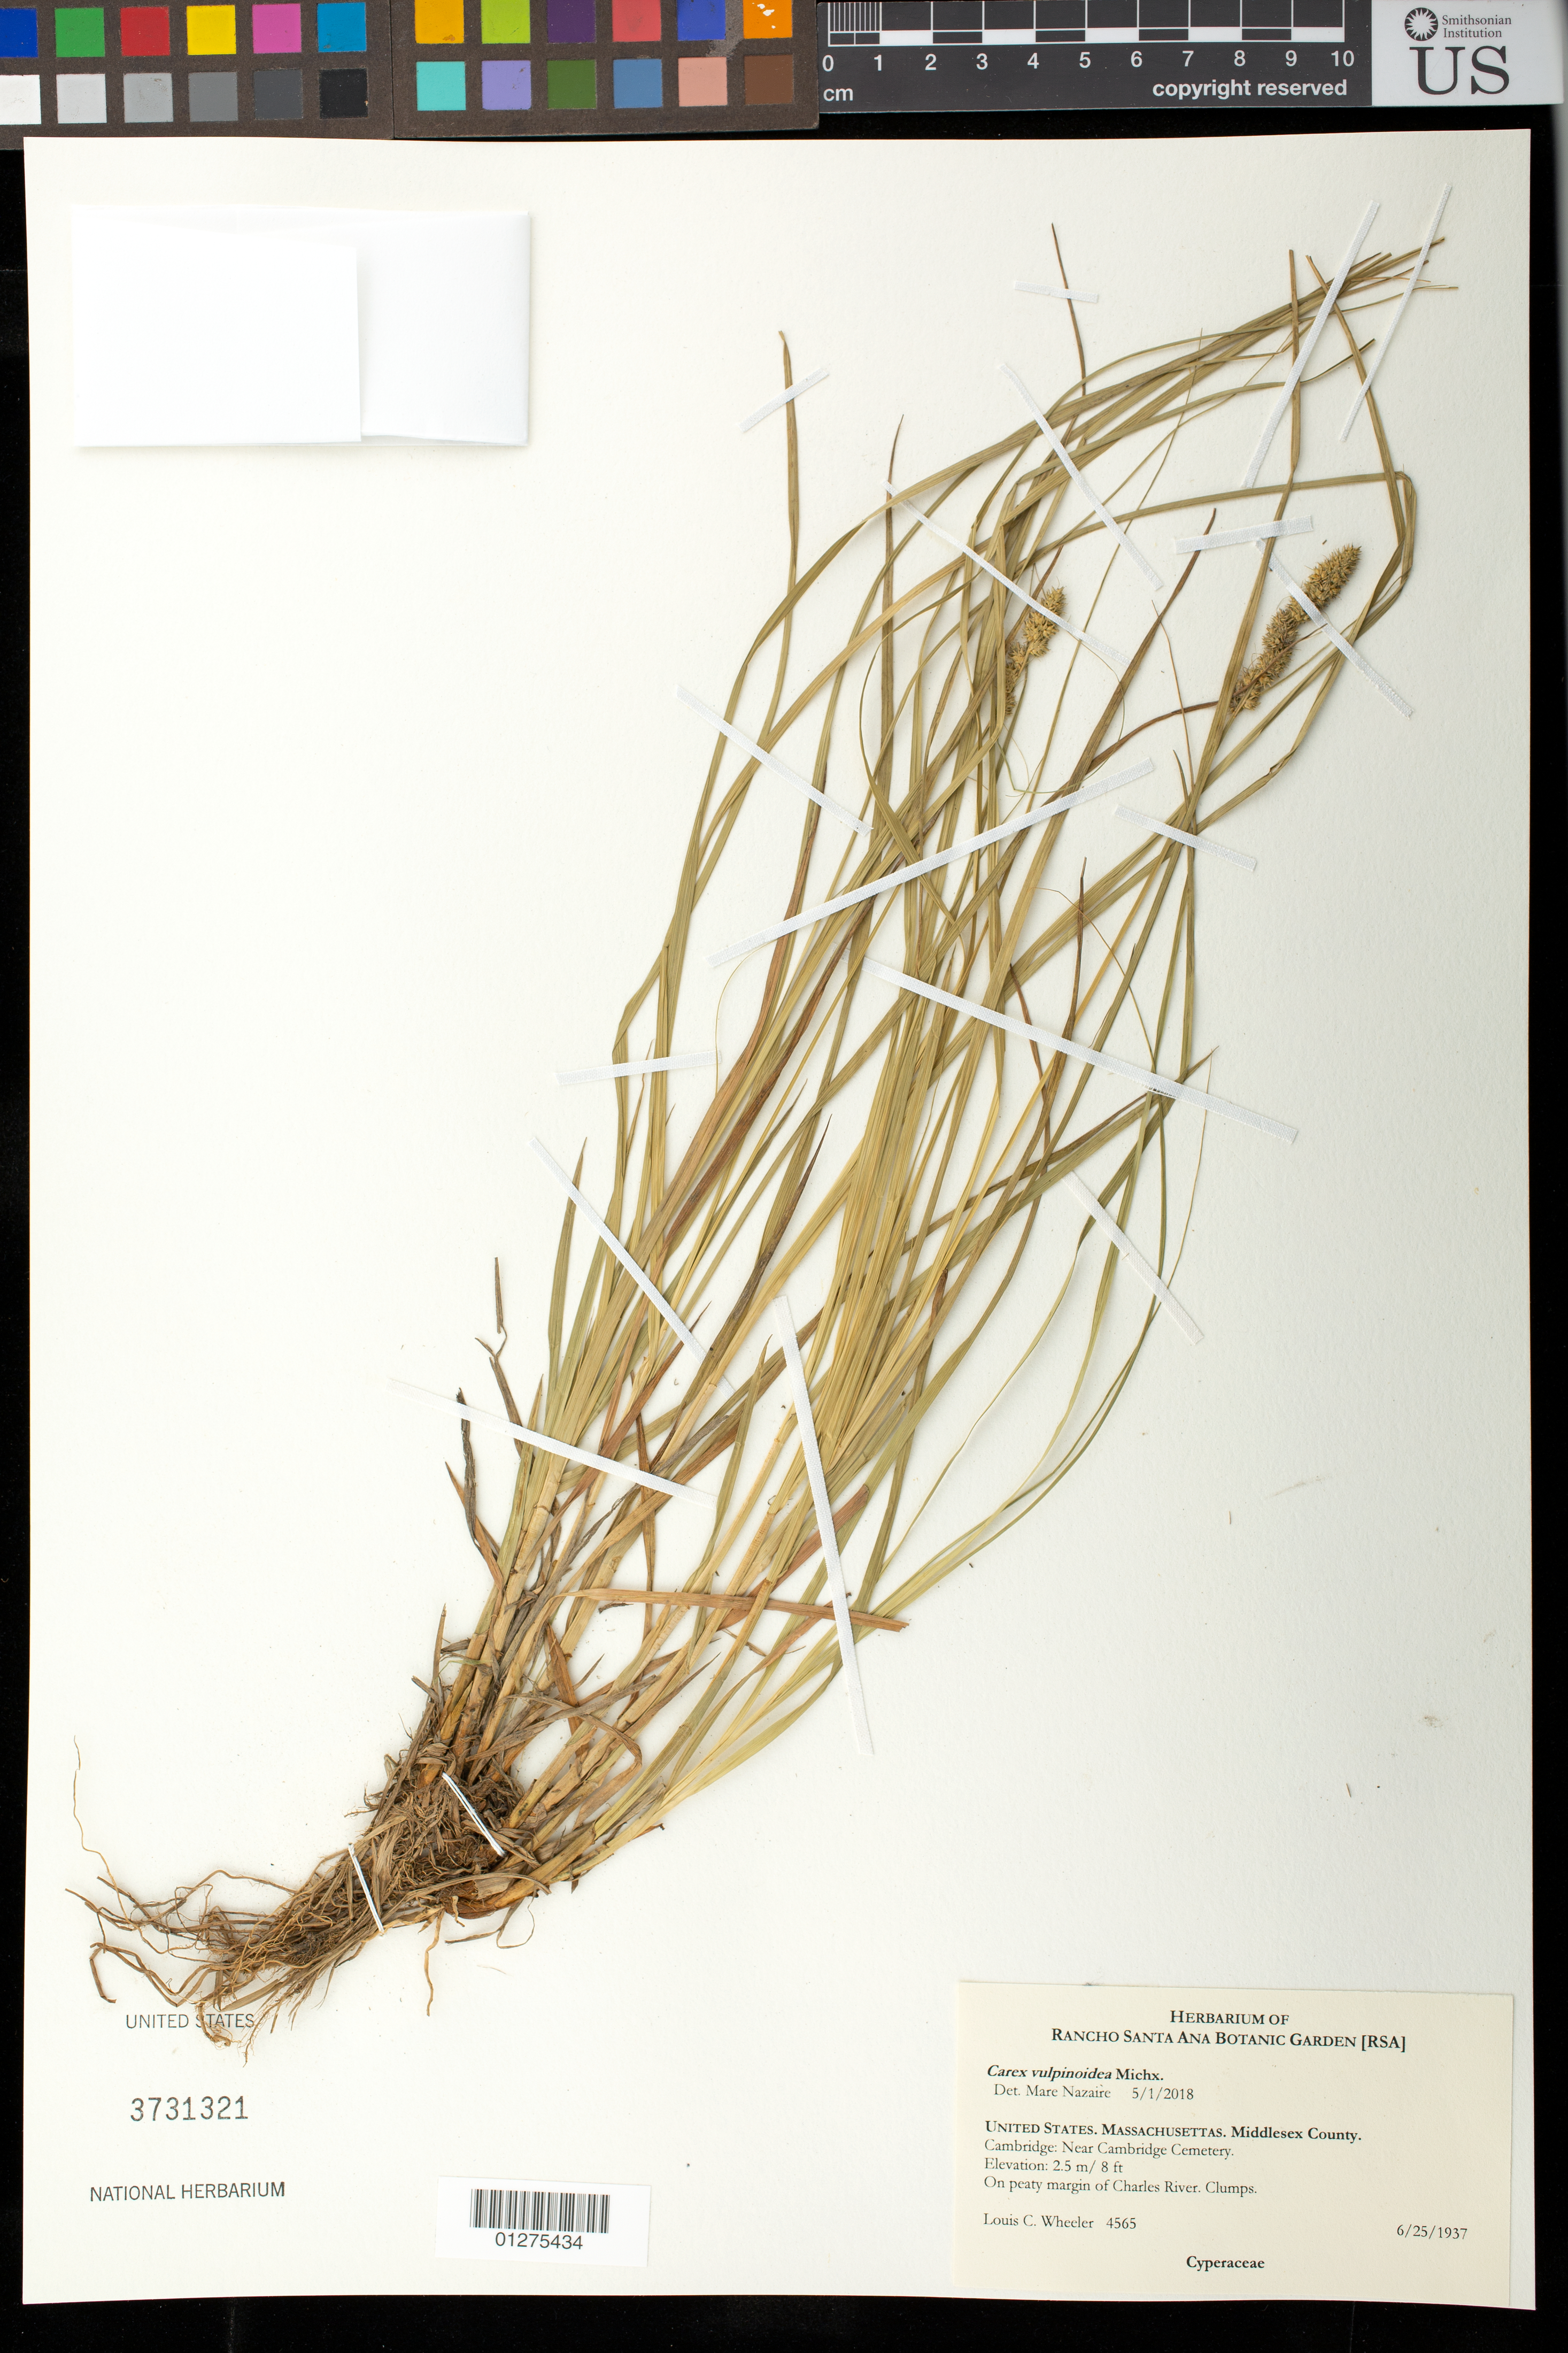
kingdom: Plantae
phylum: Tracheophyta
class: Liliopsida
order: Poales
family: Cyperaceae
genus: Carex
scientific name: Carex vulpinoidea Michx.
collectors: L. C. Wheeler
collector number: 4565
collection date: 1937-06-25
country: United States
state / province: Massachusetts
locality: Middlesex County. Cambridge: Near Cambridge Cemetery. Elev: 2.5m/8ft On peaty margin of Charles River. Clumps.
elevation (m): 2.5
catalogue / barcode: US 3731321